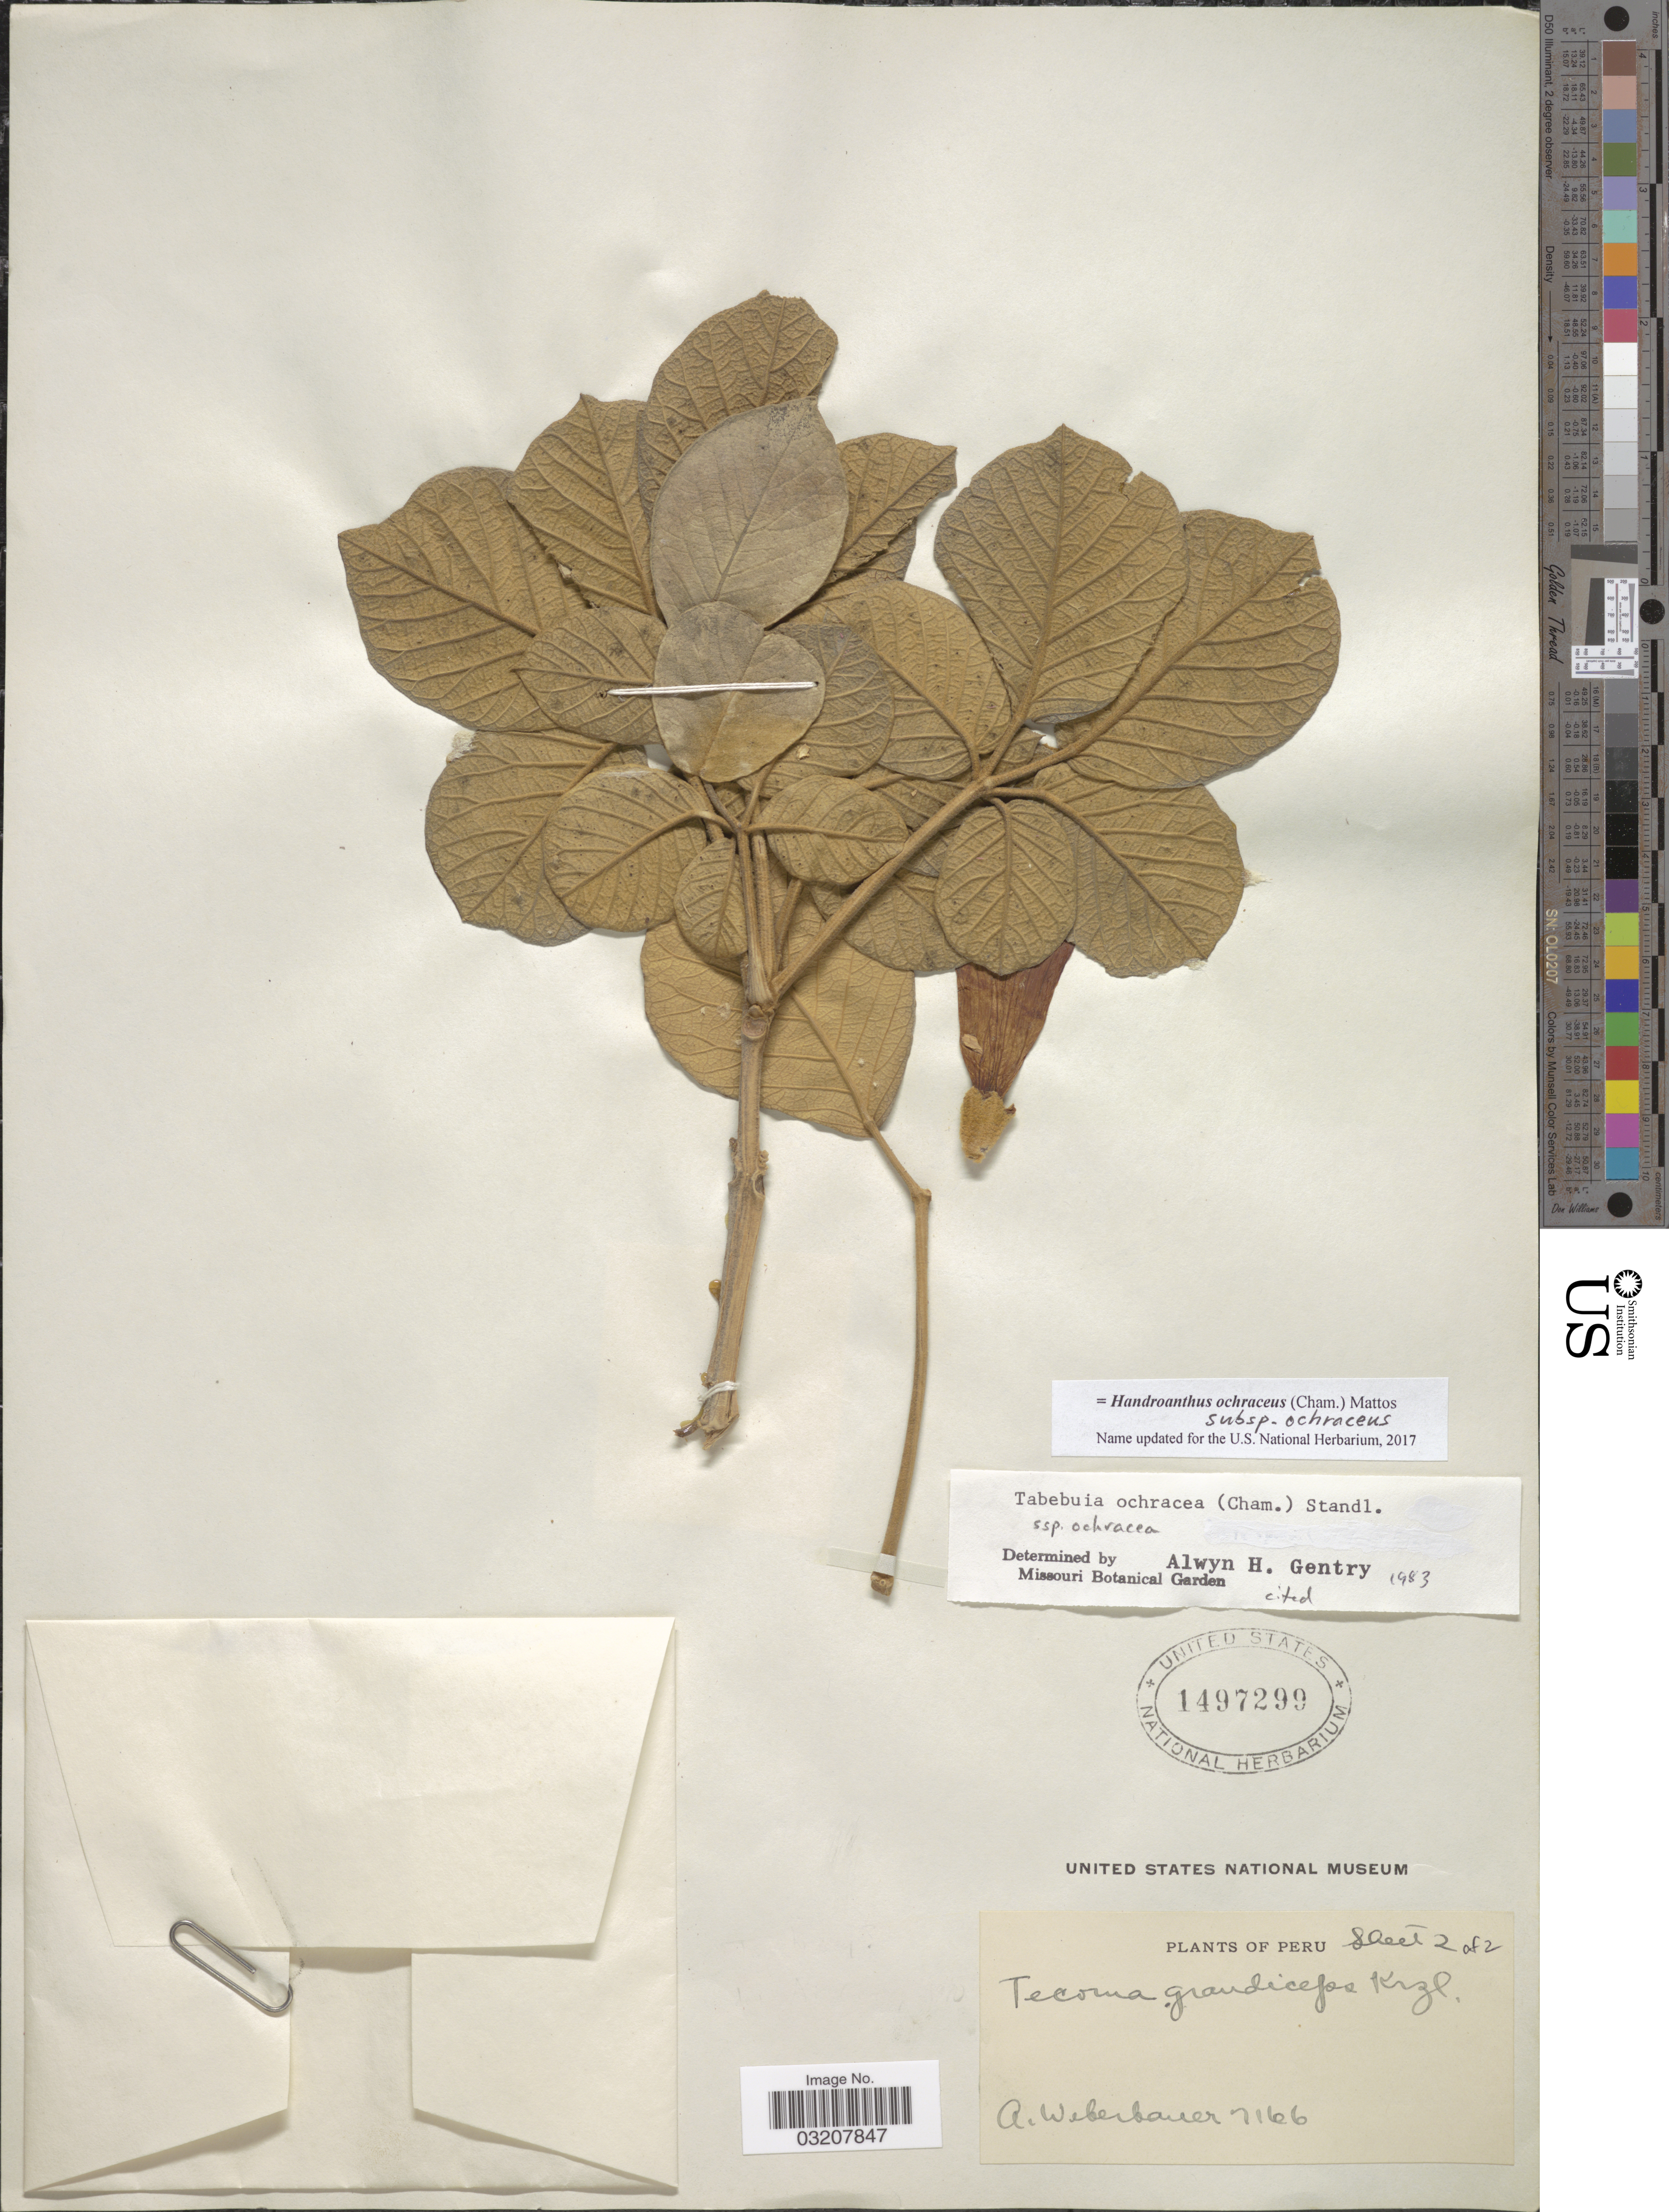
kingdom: Plantae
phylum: Tracheophyta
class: Magnoliopsida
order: Lamiales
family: Bignoniaceae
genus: Handroanthus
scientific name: Handroanthus ochraceus subsp. ochraceus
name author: (Cham.) Mattos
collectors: A. Weberbauer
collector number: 7166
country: Peru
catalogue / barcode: US 1497299